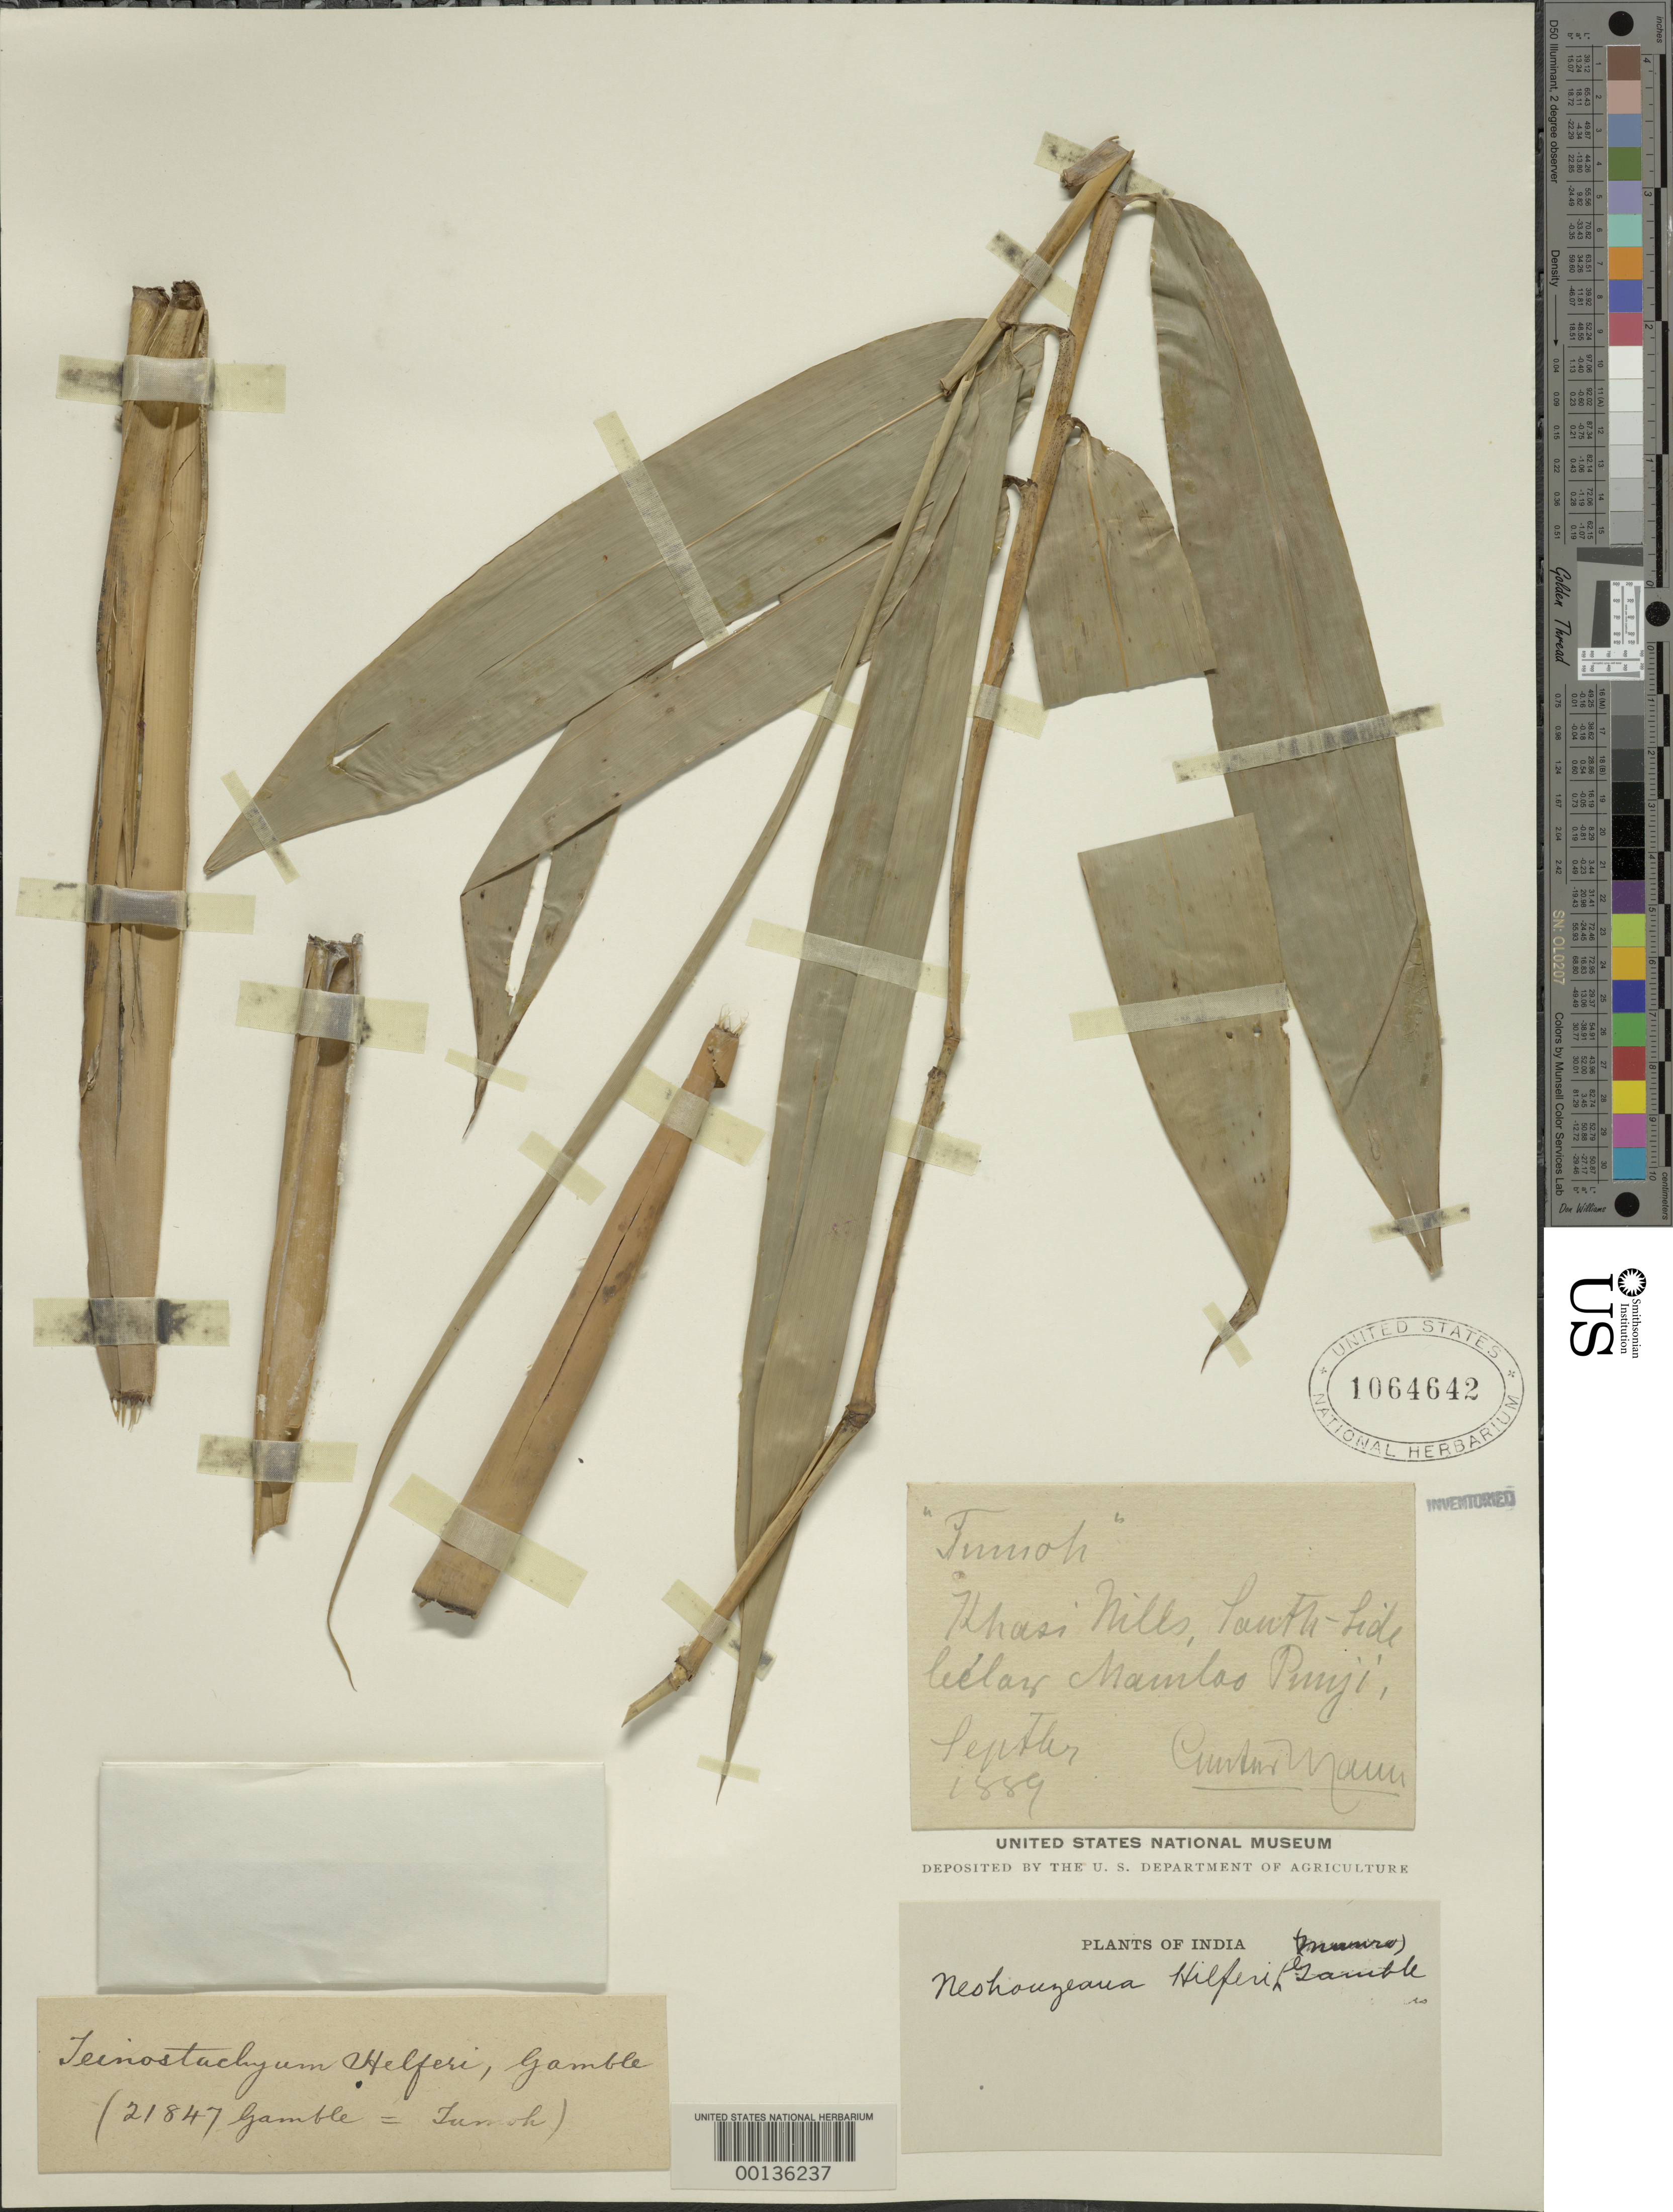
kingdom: Plantae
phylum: Tracheophyta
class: Liliopsida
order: Poales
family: Poaceae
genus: Teinostachyum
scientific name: Teinostachyum sp.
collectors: A. Mann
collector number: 1889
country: India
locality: Khasi hills, mamloo punji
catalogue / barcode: US 1064642